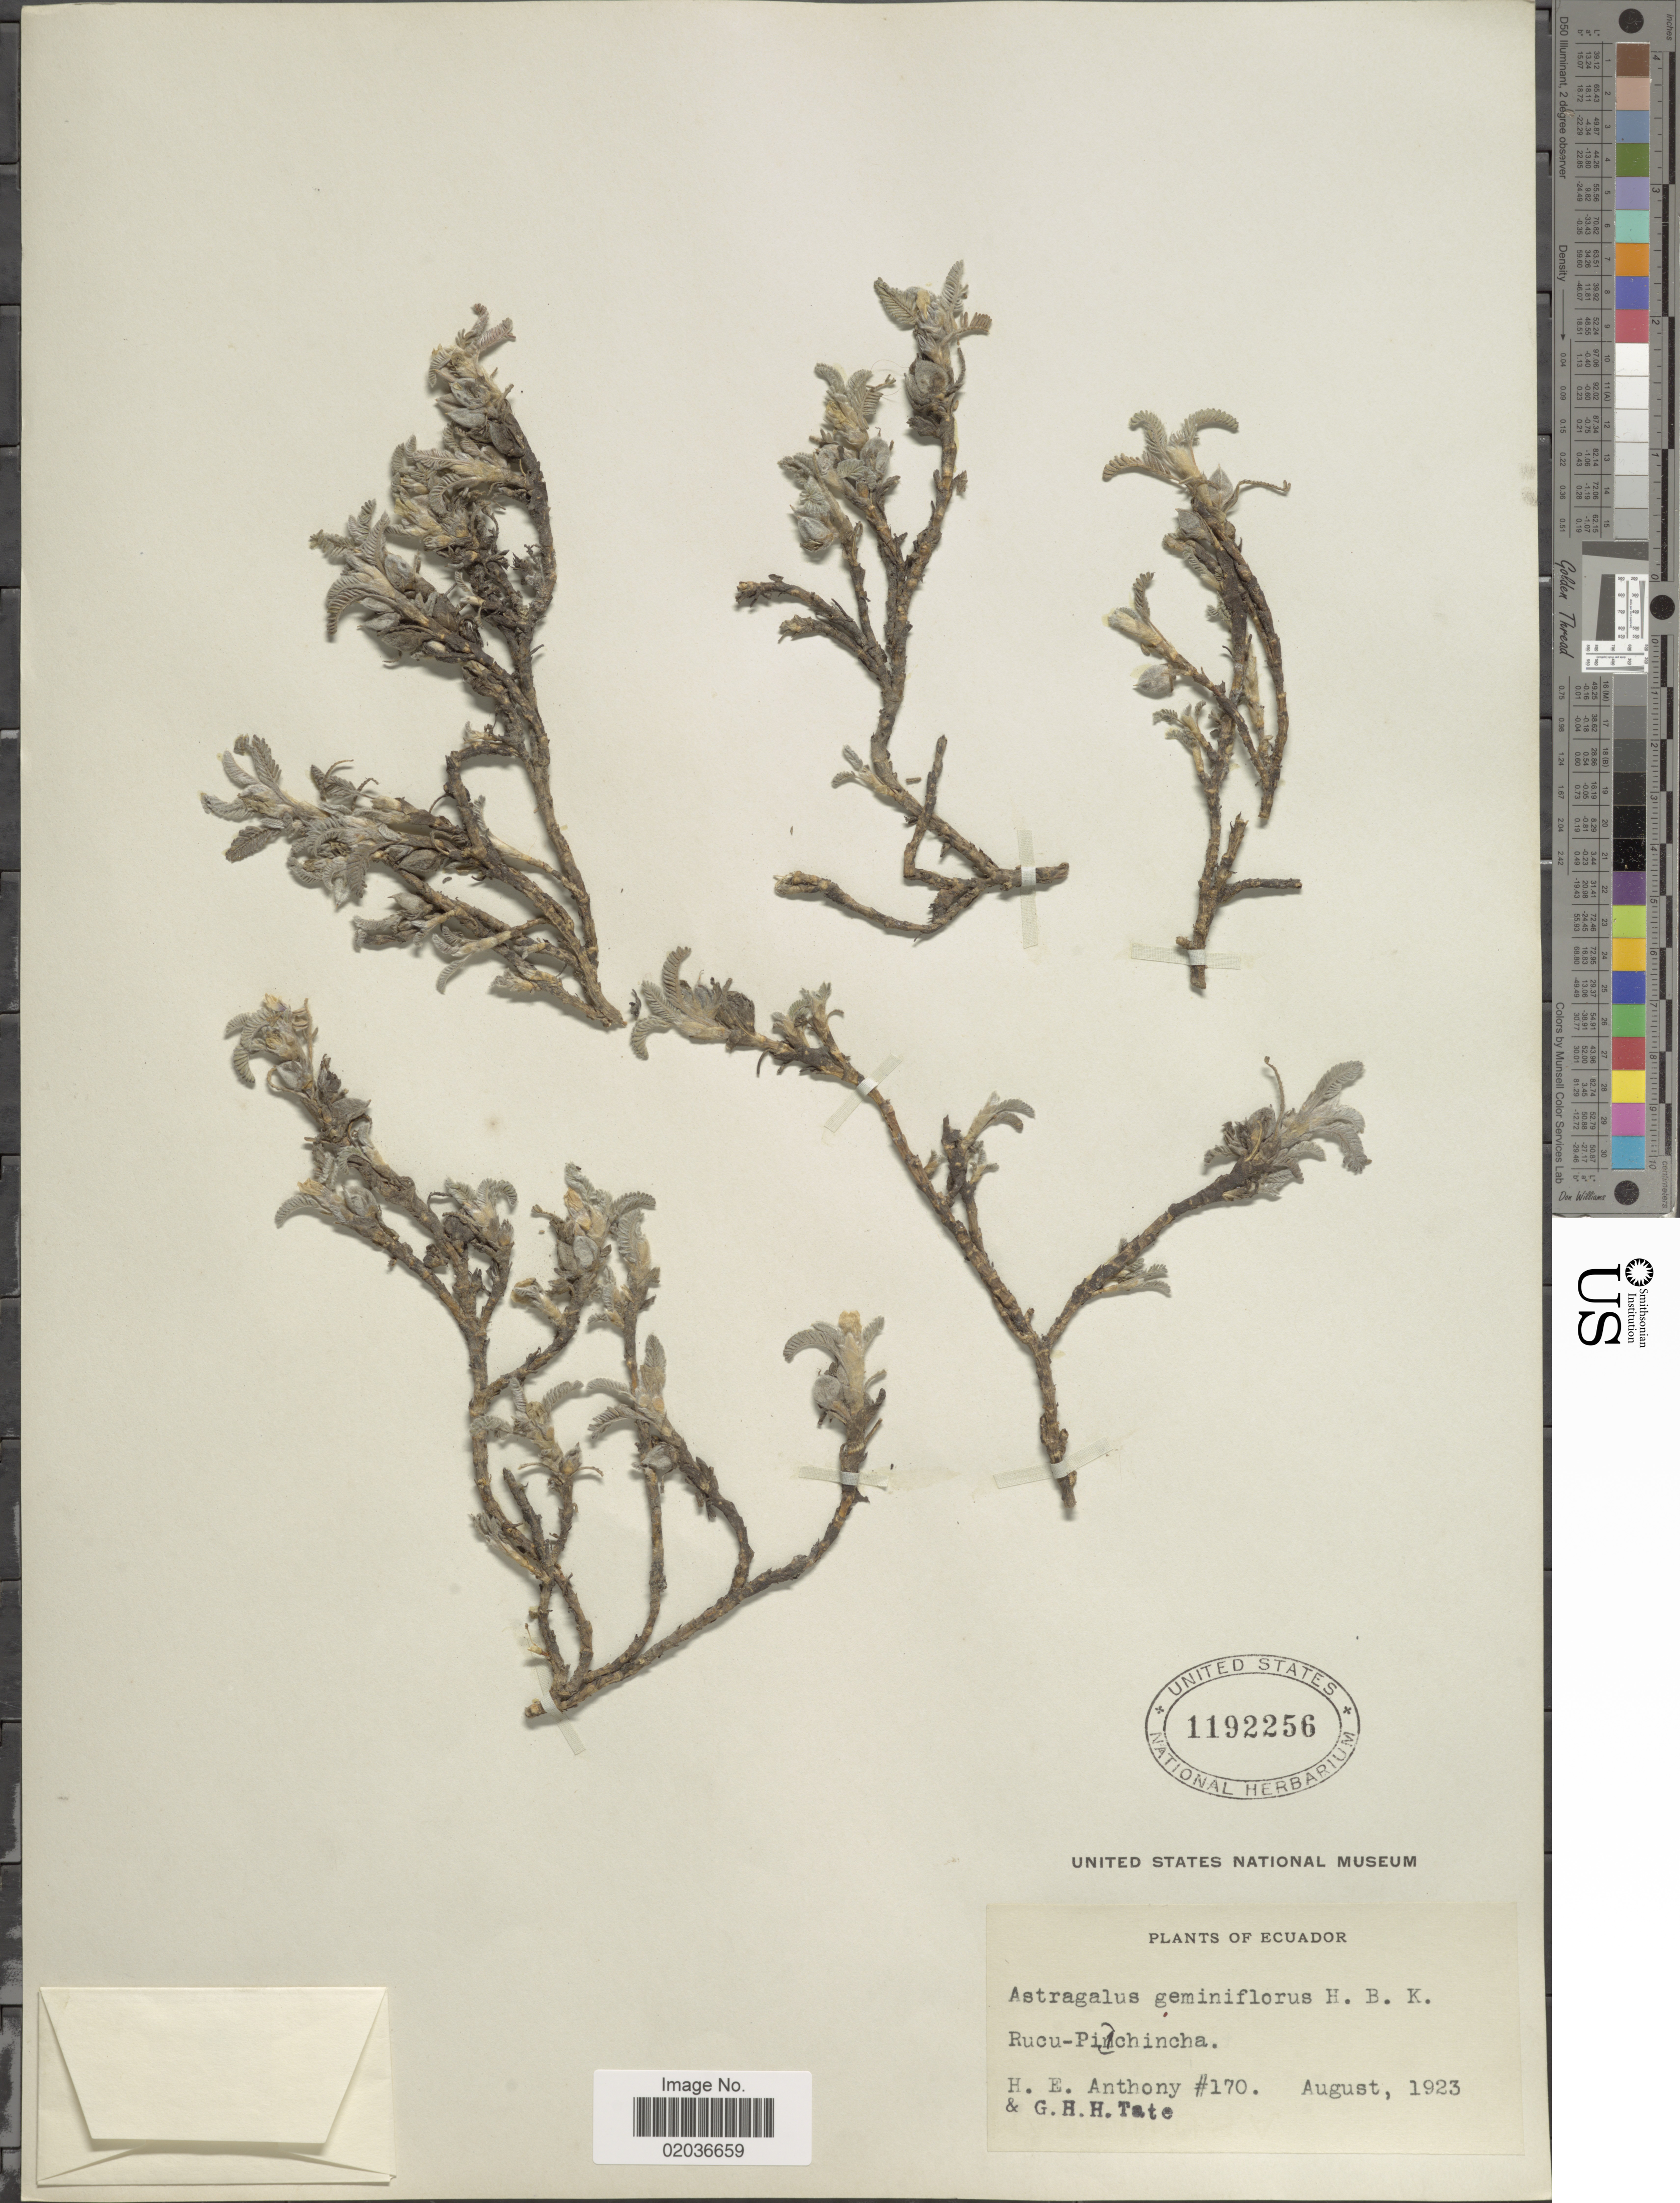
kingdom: Plantae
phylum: Tracheophyta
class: Magnoliopsida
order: Fabales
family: Fabaceae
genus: Astragalus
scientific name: Astragalus geminiflorus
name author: Bonpl.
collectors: H. E. Anthony & G. H. H.Tate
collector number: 170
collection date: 1923-08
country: Ecuador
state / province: Pichincha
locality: Rucu-Pichincha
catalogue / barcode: US 1192256